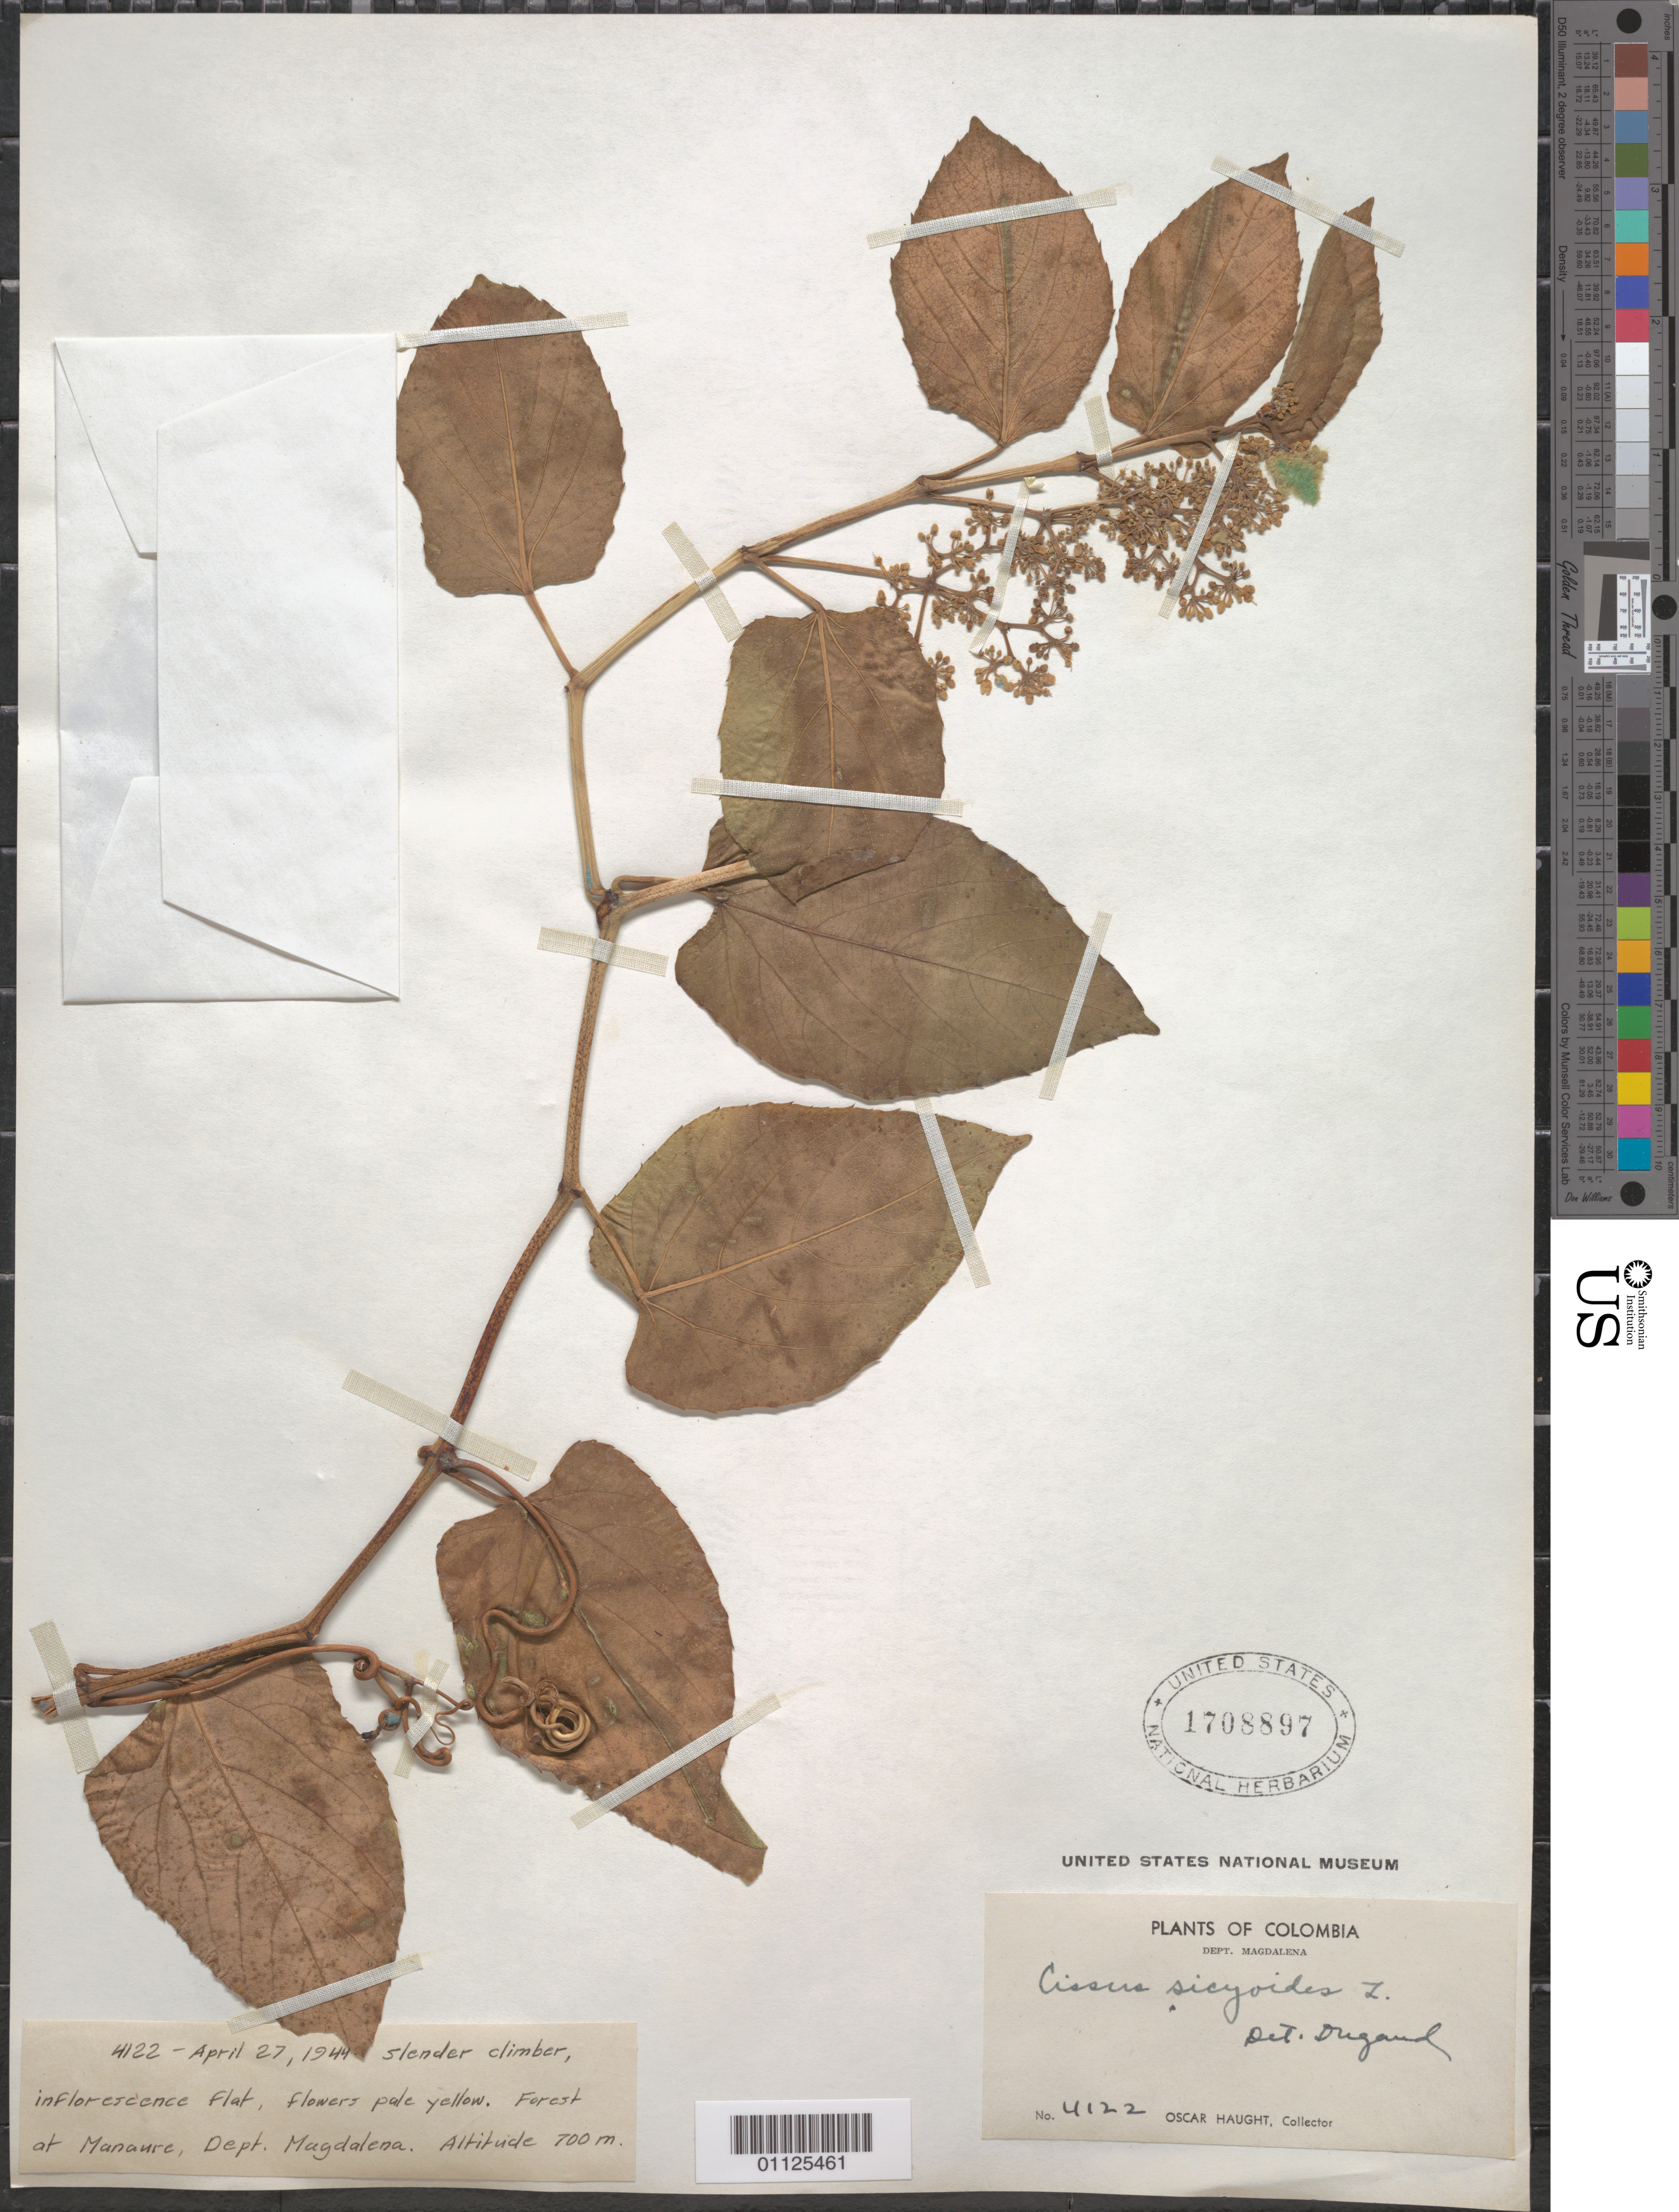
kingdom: Plantae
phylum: Tracheophyta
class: Magnoliopsida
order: Vitales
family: Vitaceae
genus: Cissus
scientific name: Cissus verticillata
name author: (L.) Nicolson & C.E. Jarvis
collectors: O. L. Haught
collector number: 4122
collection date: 1944-04-27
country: Colombia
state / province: Magdalena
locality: Forest of Manaure.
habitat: Slender climber.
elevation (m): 700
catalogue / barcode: US 1708897